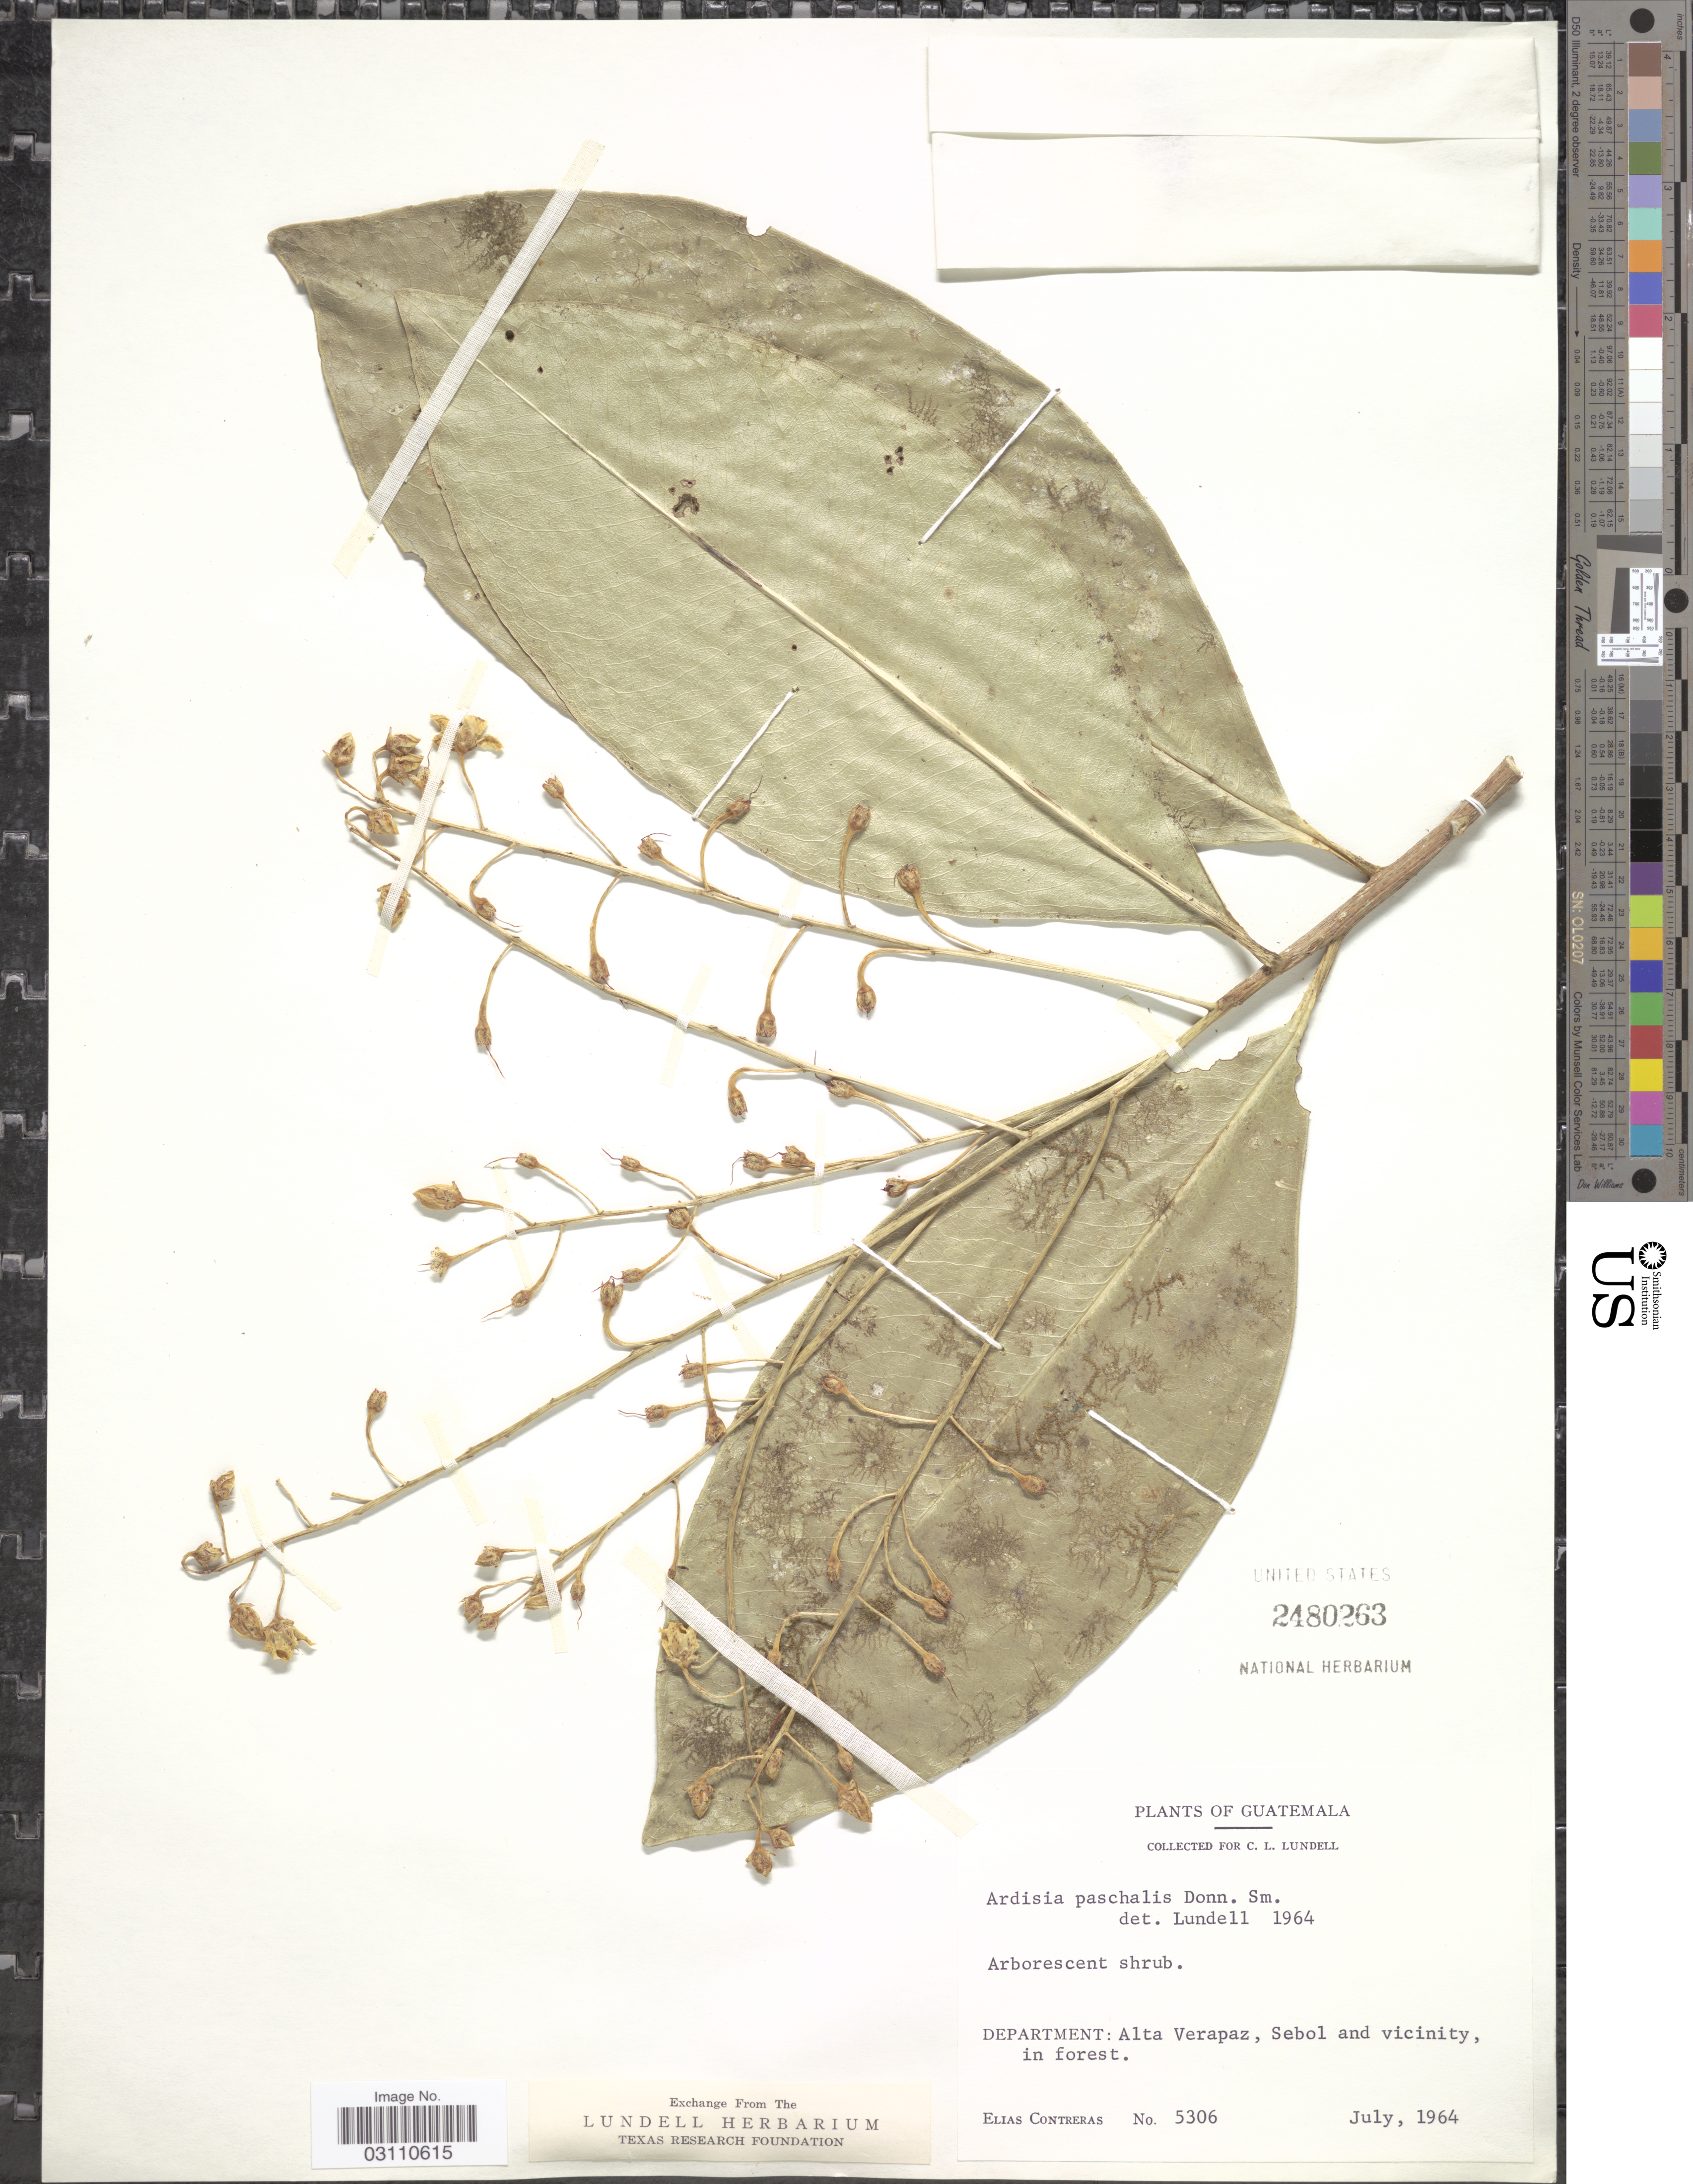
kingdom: Plantae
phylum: Tracheophyta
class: Magnoliopsida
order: Ericales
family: Primulaceae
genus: Ardisia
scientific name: Ardisia paschalis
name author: Donn. Sm.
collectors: E. Contreras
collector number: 5306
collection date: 1964-07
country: Guatemala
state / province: Alta Verapaz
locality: Department: Alta Verapaz, Sebol and vicinity, in forest.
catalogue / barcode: US 2480263